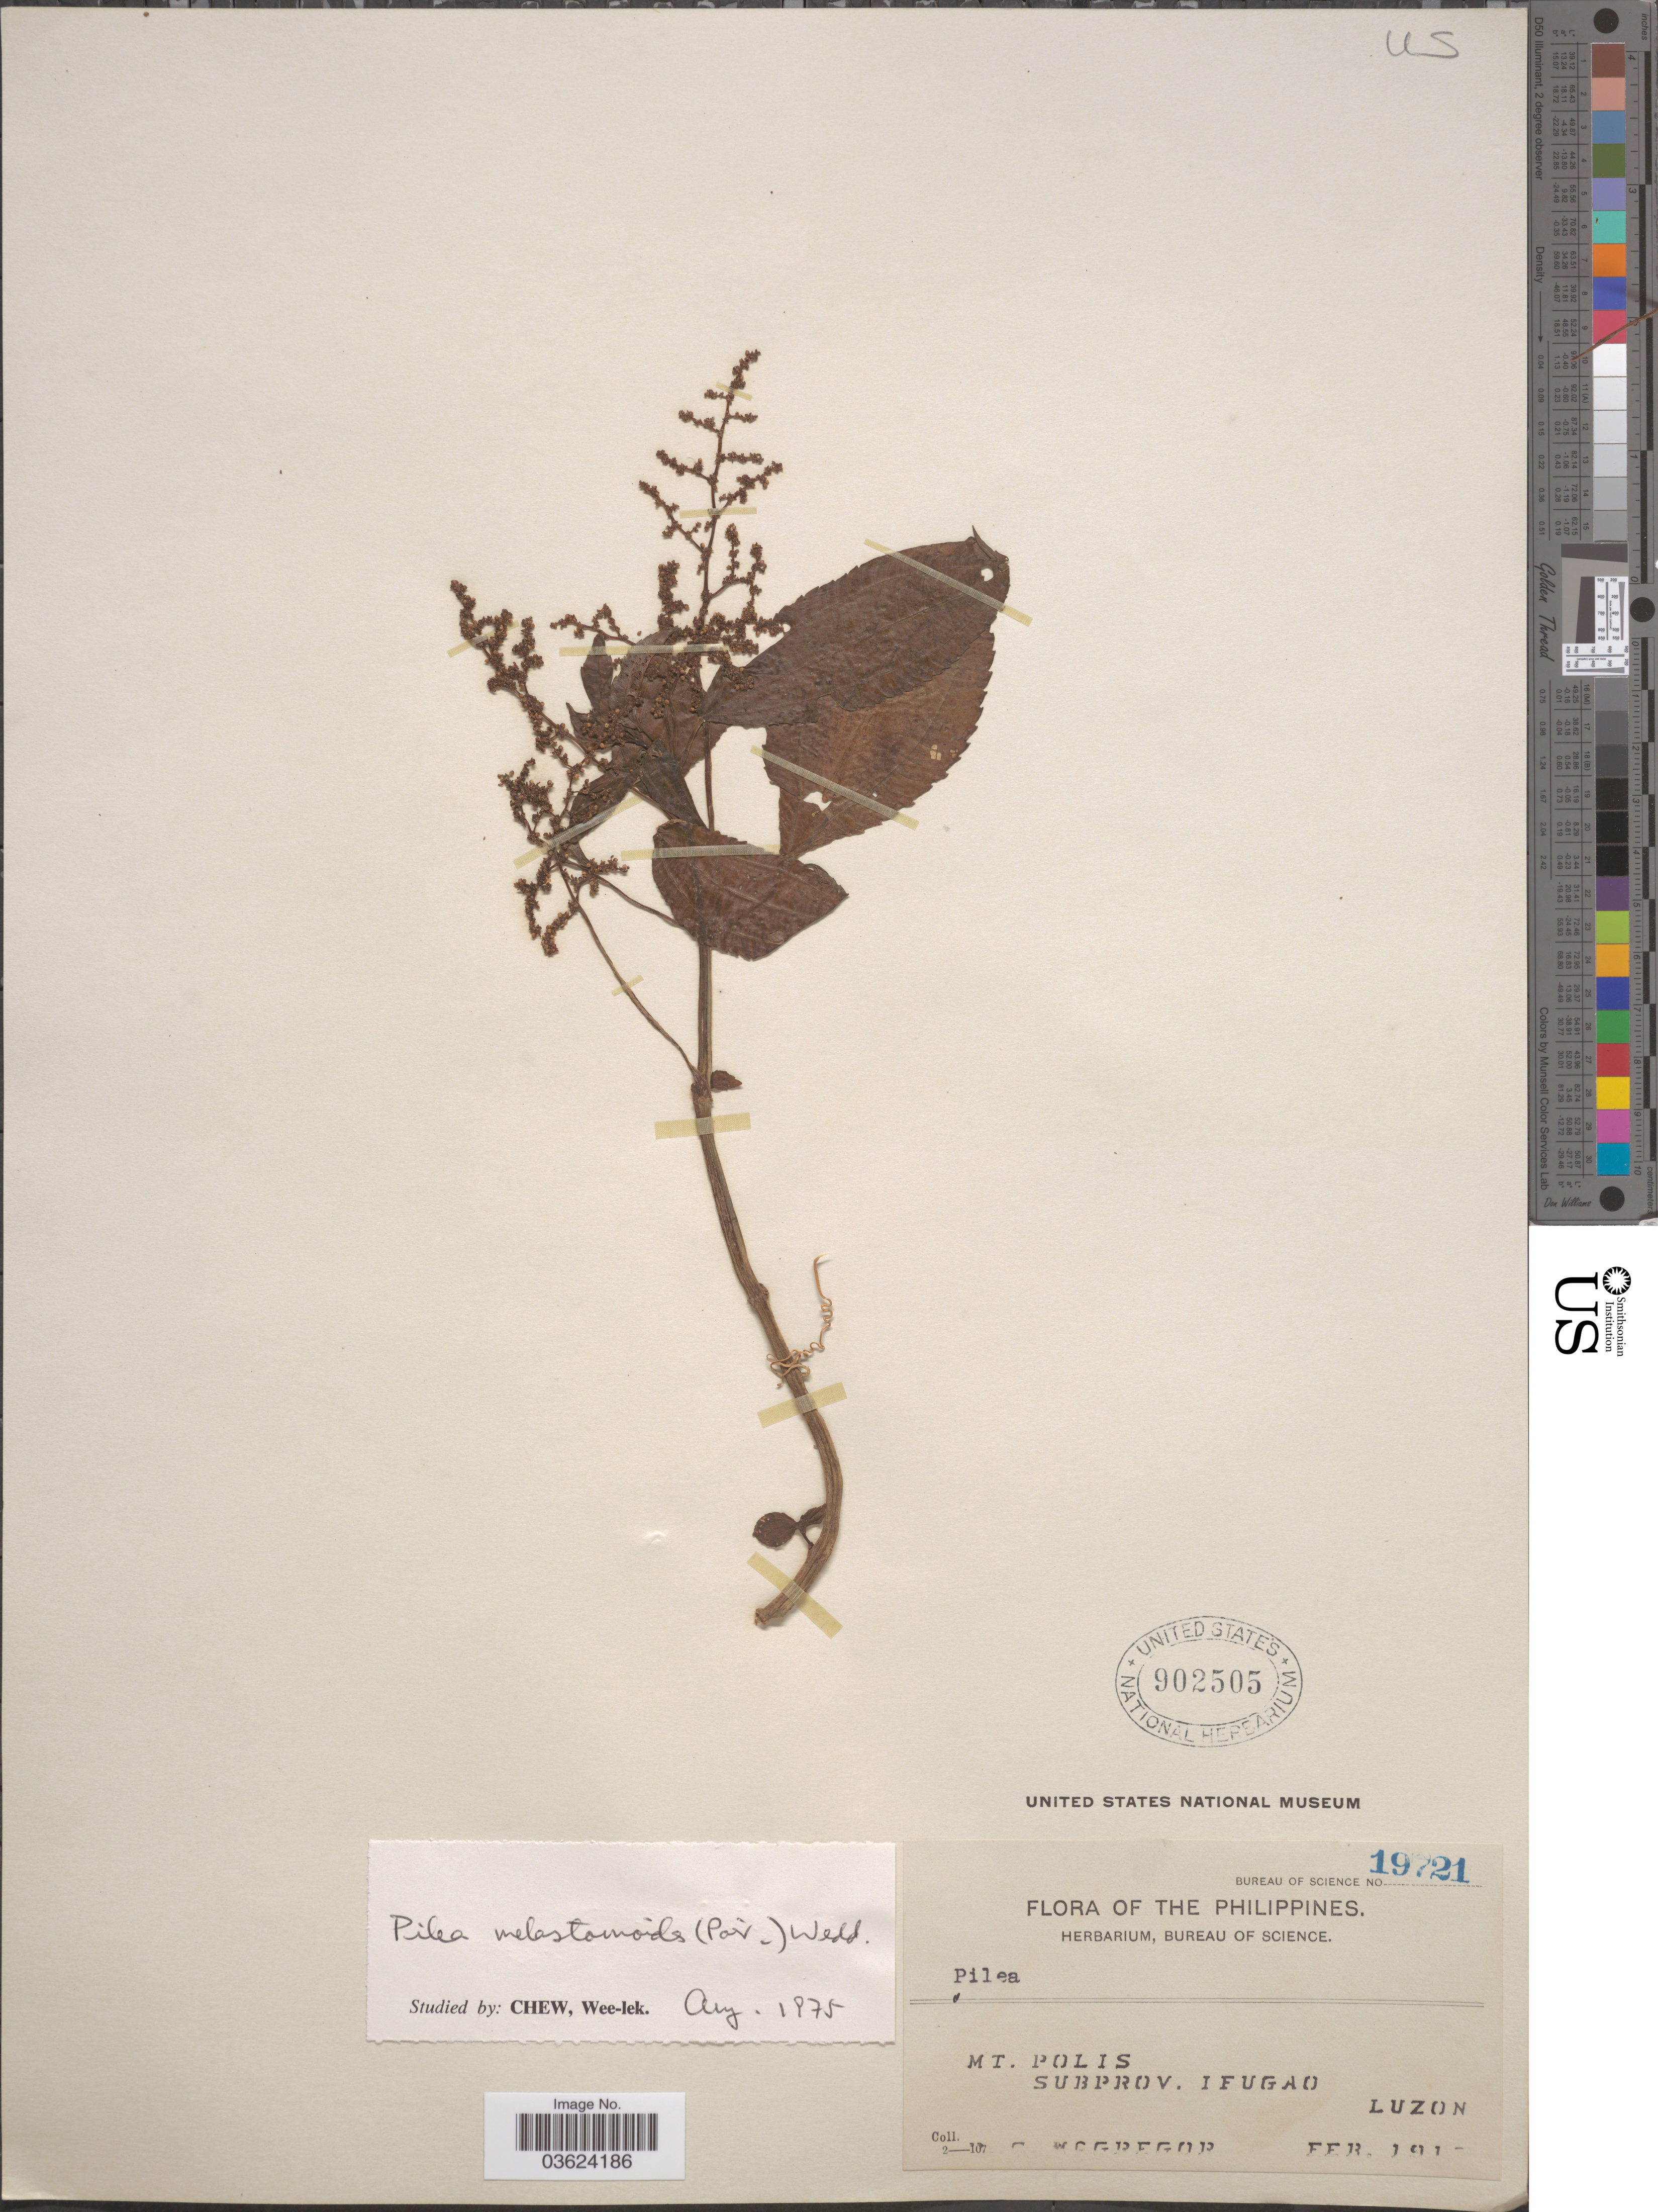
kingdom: Plantae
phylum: Tracheophyta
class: Magnoliopsida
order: Rosales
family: Urticaceae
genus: Pilea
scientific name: Pilea melastomoides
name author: (Spreng.) Urb.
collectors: R. C. McGregor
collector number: Bureau of Science 19721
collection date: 1915-02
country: Philippines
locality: Mt. Polis. Subprov. Ifugao. Luzon.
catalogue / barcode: US 902505